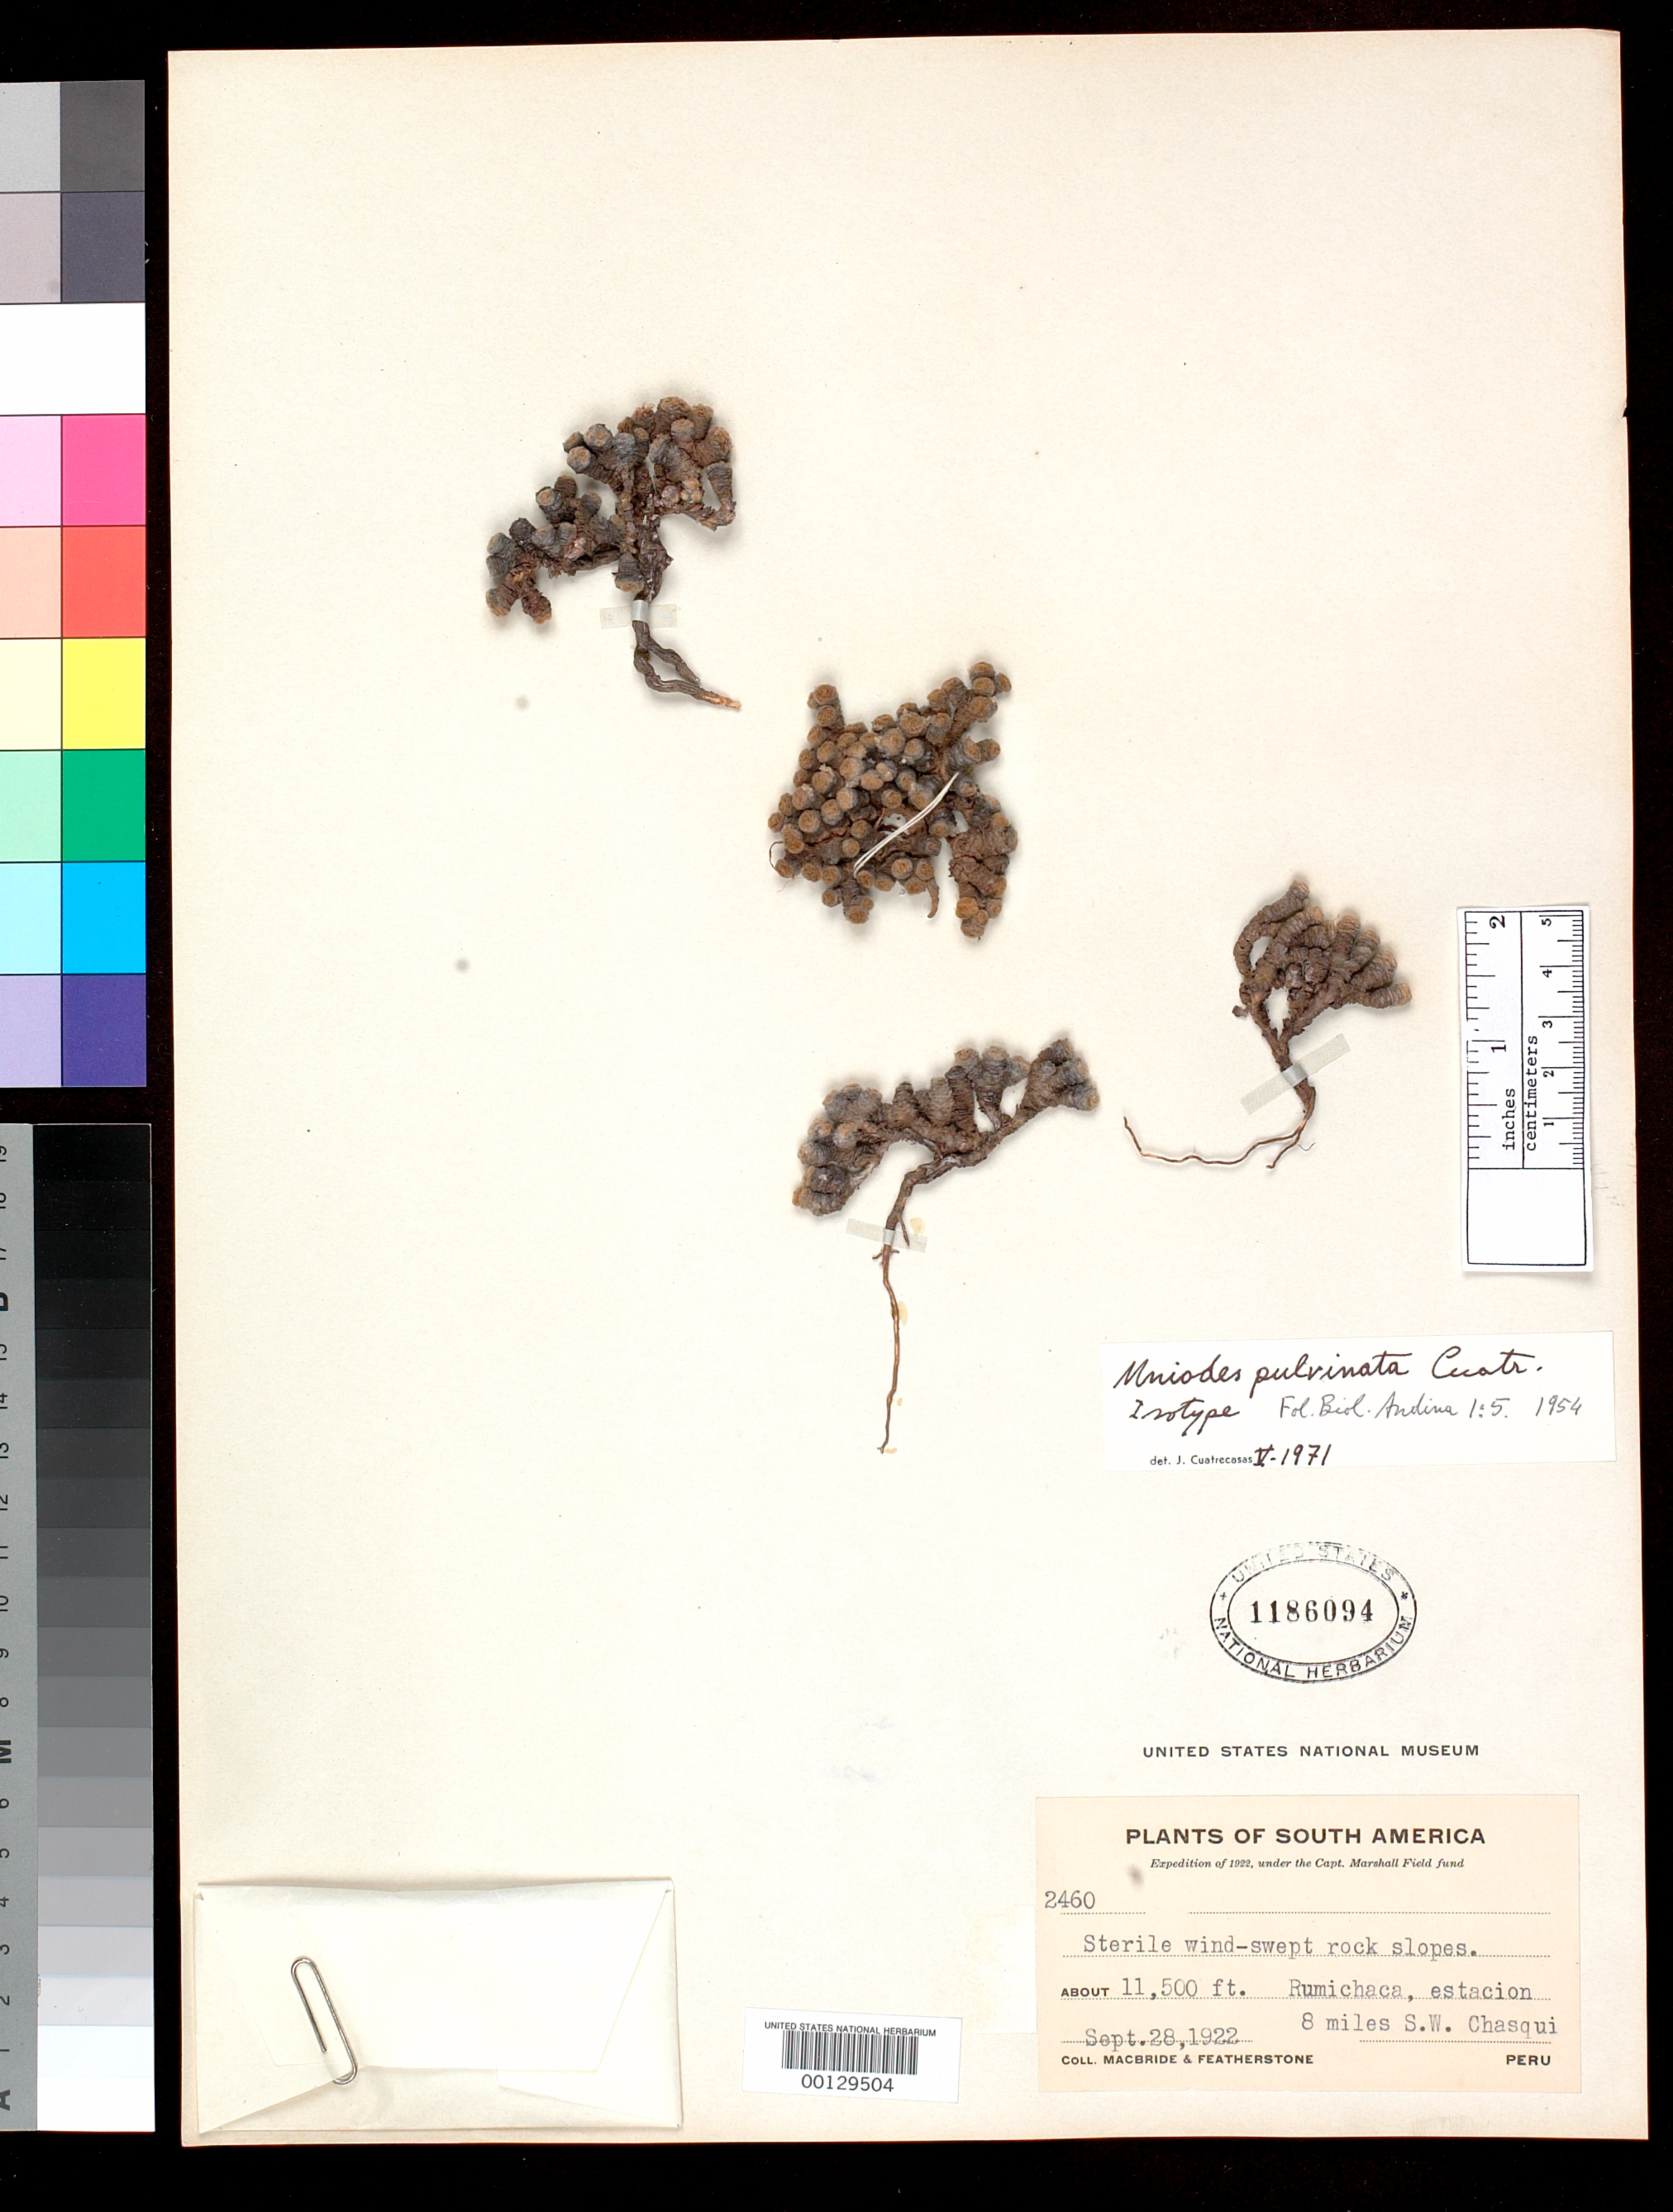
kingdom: Plantae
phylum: Tracheophyta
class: Magnoliopsida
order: Asterales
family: Asteraceae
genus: Mniodes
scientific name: Mniodes pulvinata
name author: Cuatrec.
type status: Isotype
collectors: J. F. Macbride & W. Featherstone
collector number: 2460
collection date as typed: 28 Sep 1922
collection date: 1922-09-28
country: Peru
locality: Chasqui; Rumichaca, estación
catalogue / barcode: US 1186094